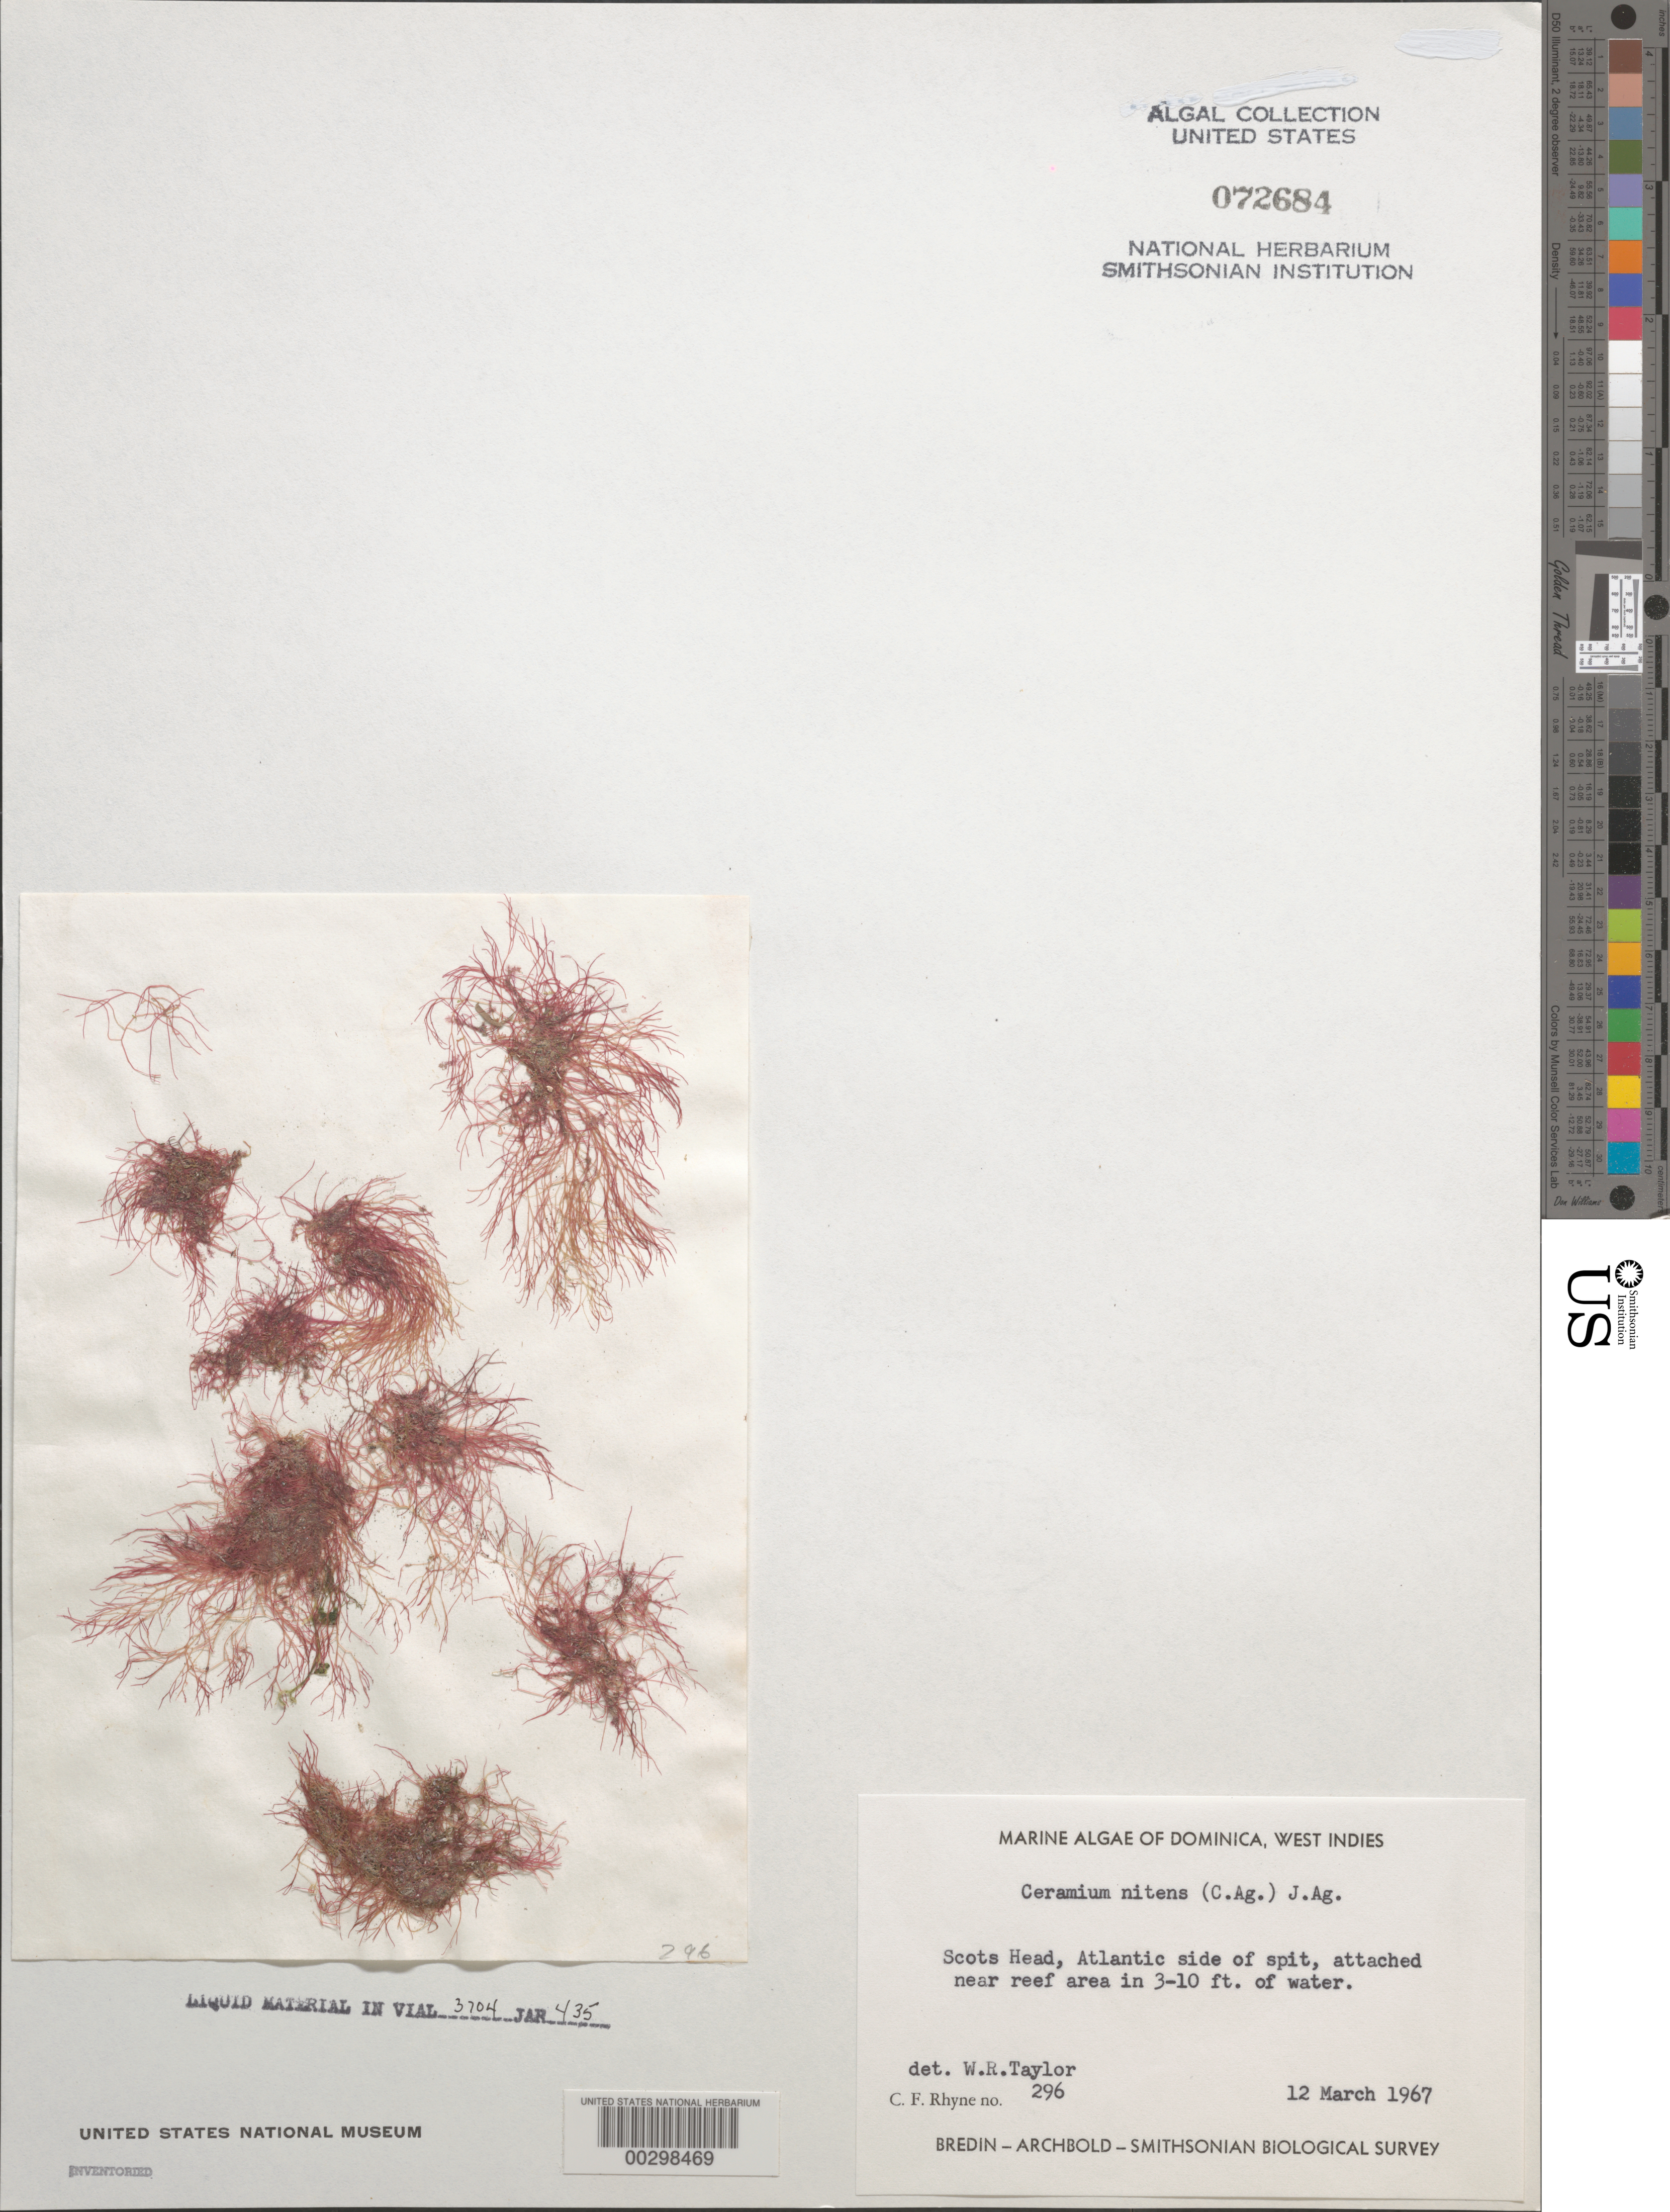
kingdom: Plantae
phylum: Rhodophyta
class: Florideophyceae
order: Ceramiales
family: Ceramiaceae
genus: Ceramium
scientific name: Ceramium nitens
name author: (C. Agardh) J. Agardh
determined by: Taylor, William R.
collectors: C. Rhyne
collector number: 296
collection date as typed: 12 Mar 1967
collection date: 1967-03-12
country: Dominica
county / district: St. Mark's Parish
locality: Scots Head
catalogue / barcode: US 72684